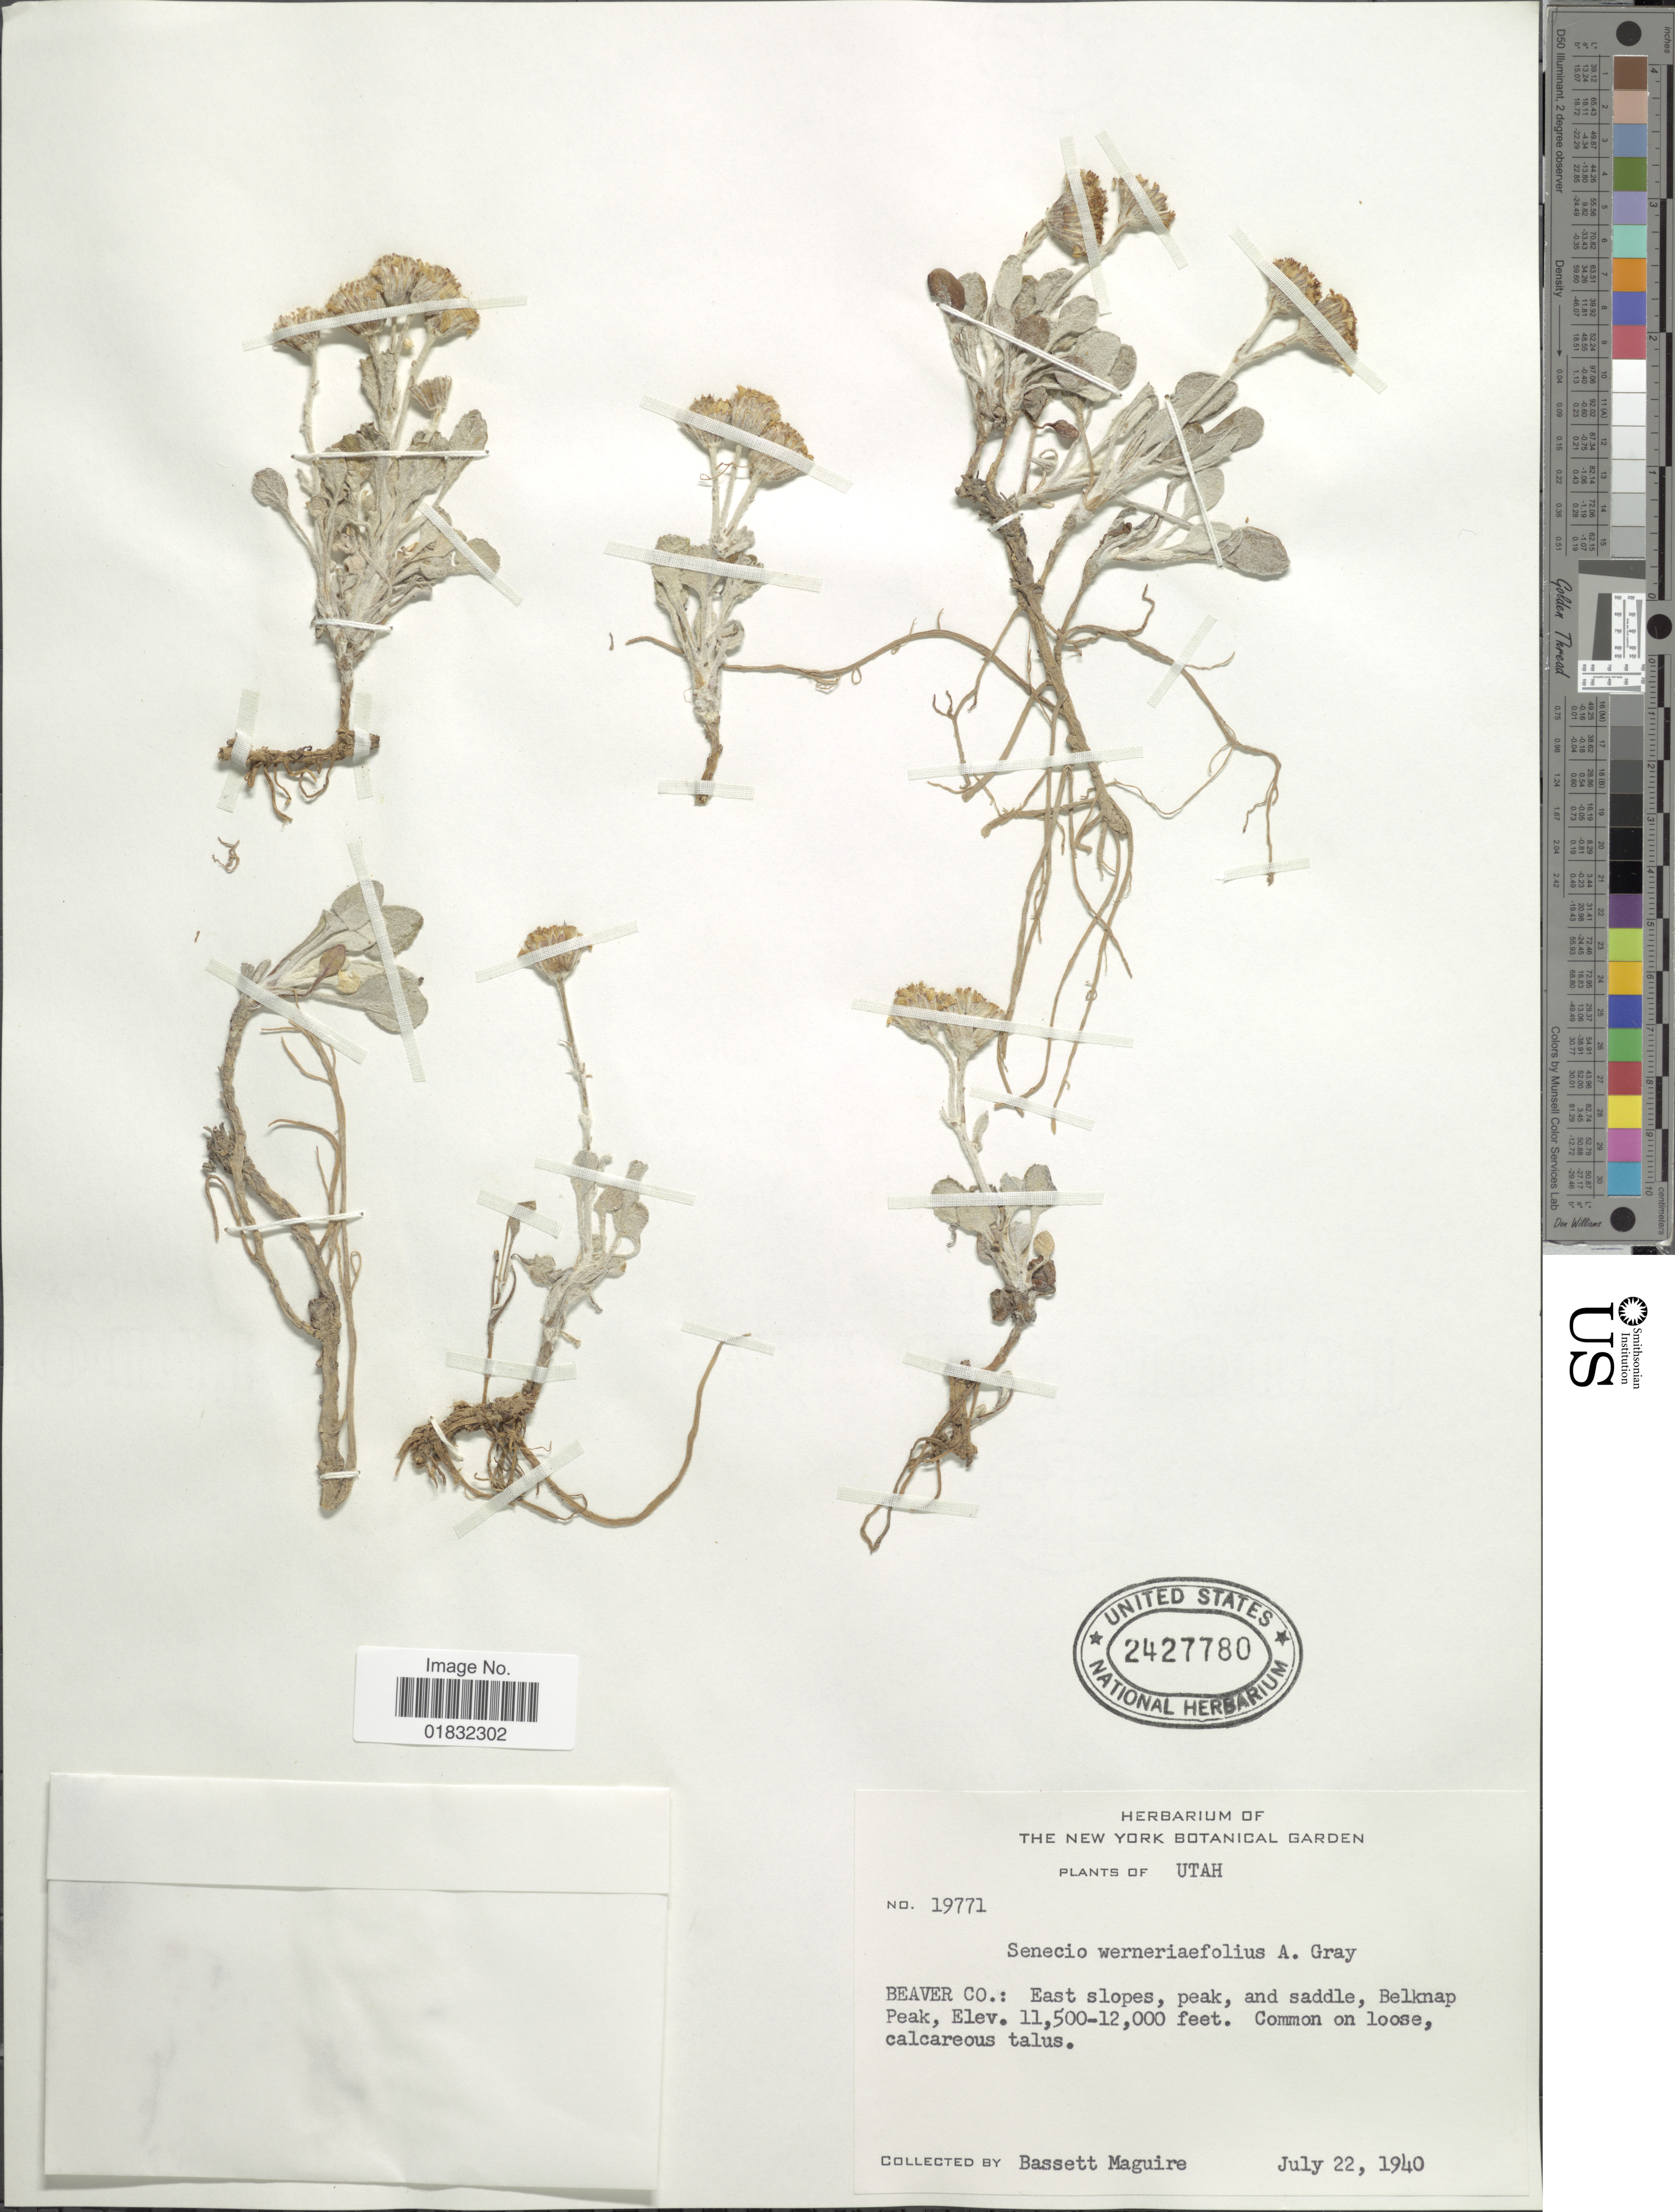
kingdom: Plantae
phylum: Tracheophyta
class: Magnoliopsida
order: Asterales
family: Asteraceae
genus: Packera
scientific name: Packera werneriifolia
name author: (A. Gray) W.A. Weber & Á. Löve ex Trock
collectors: B. Maguire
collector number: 19771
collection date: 1940-07-22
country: United States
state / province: Utah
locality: Beaver Co: east slopes, peak, and saddle, Belknap Peak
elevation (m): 3505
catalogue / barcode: US 2427780